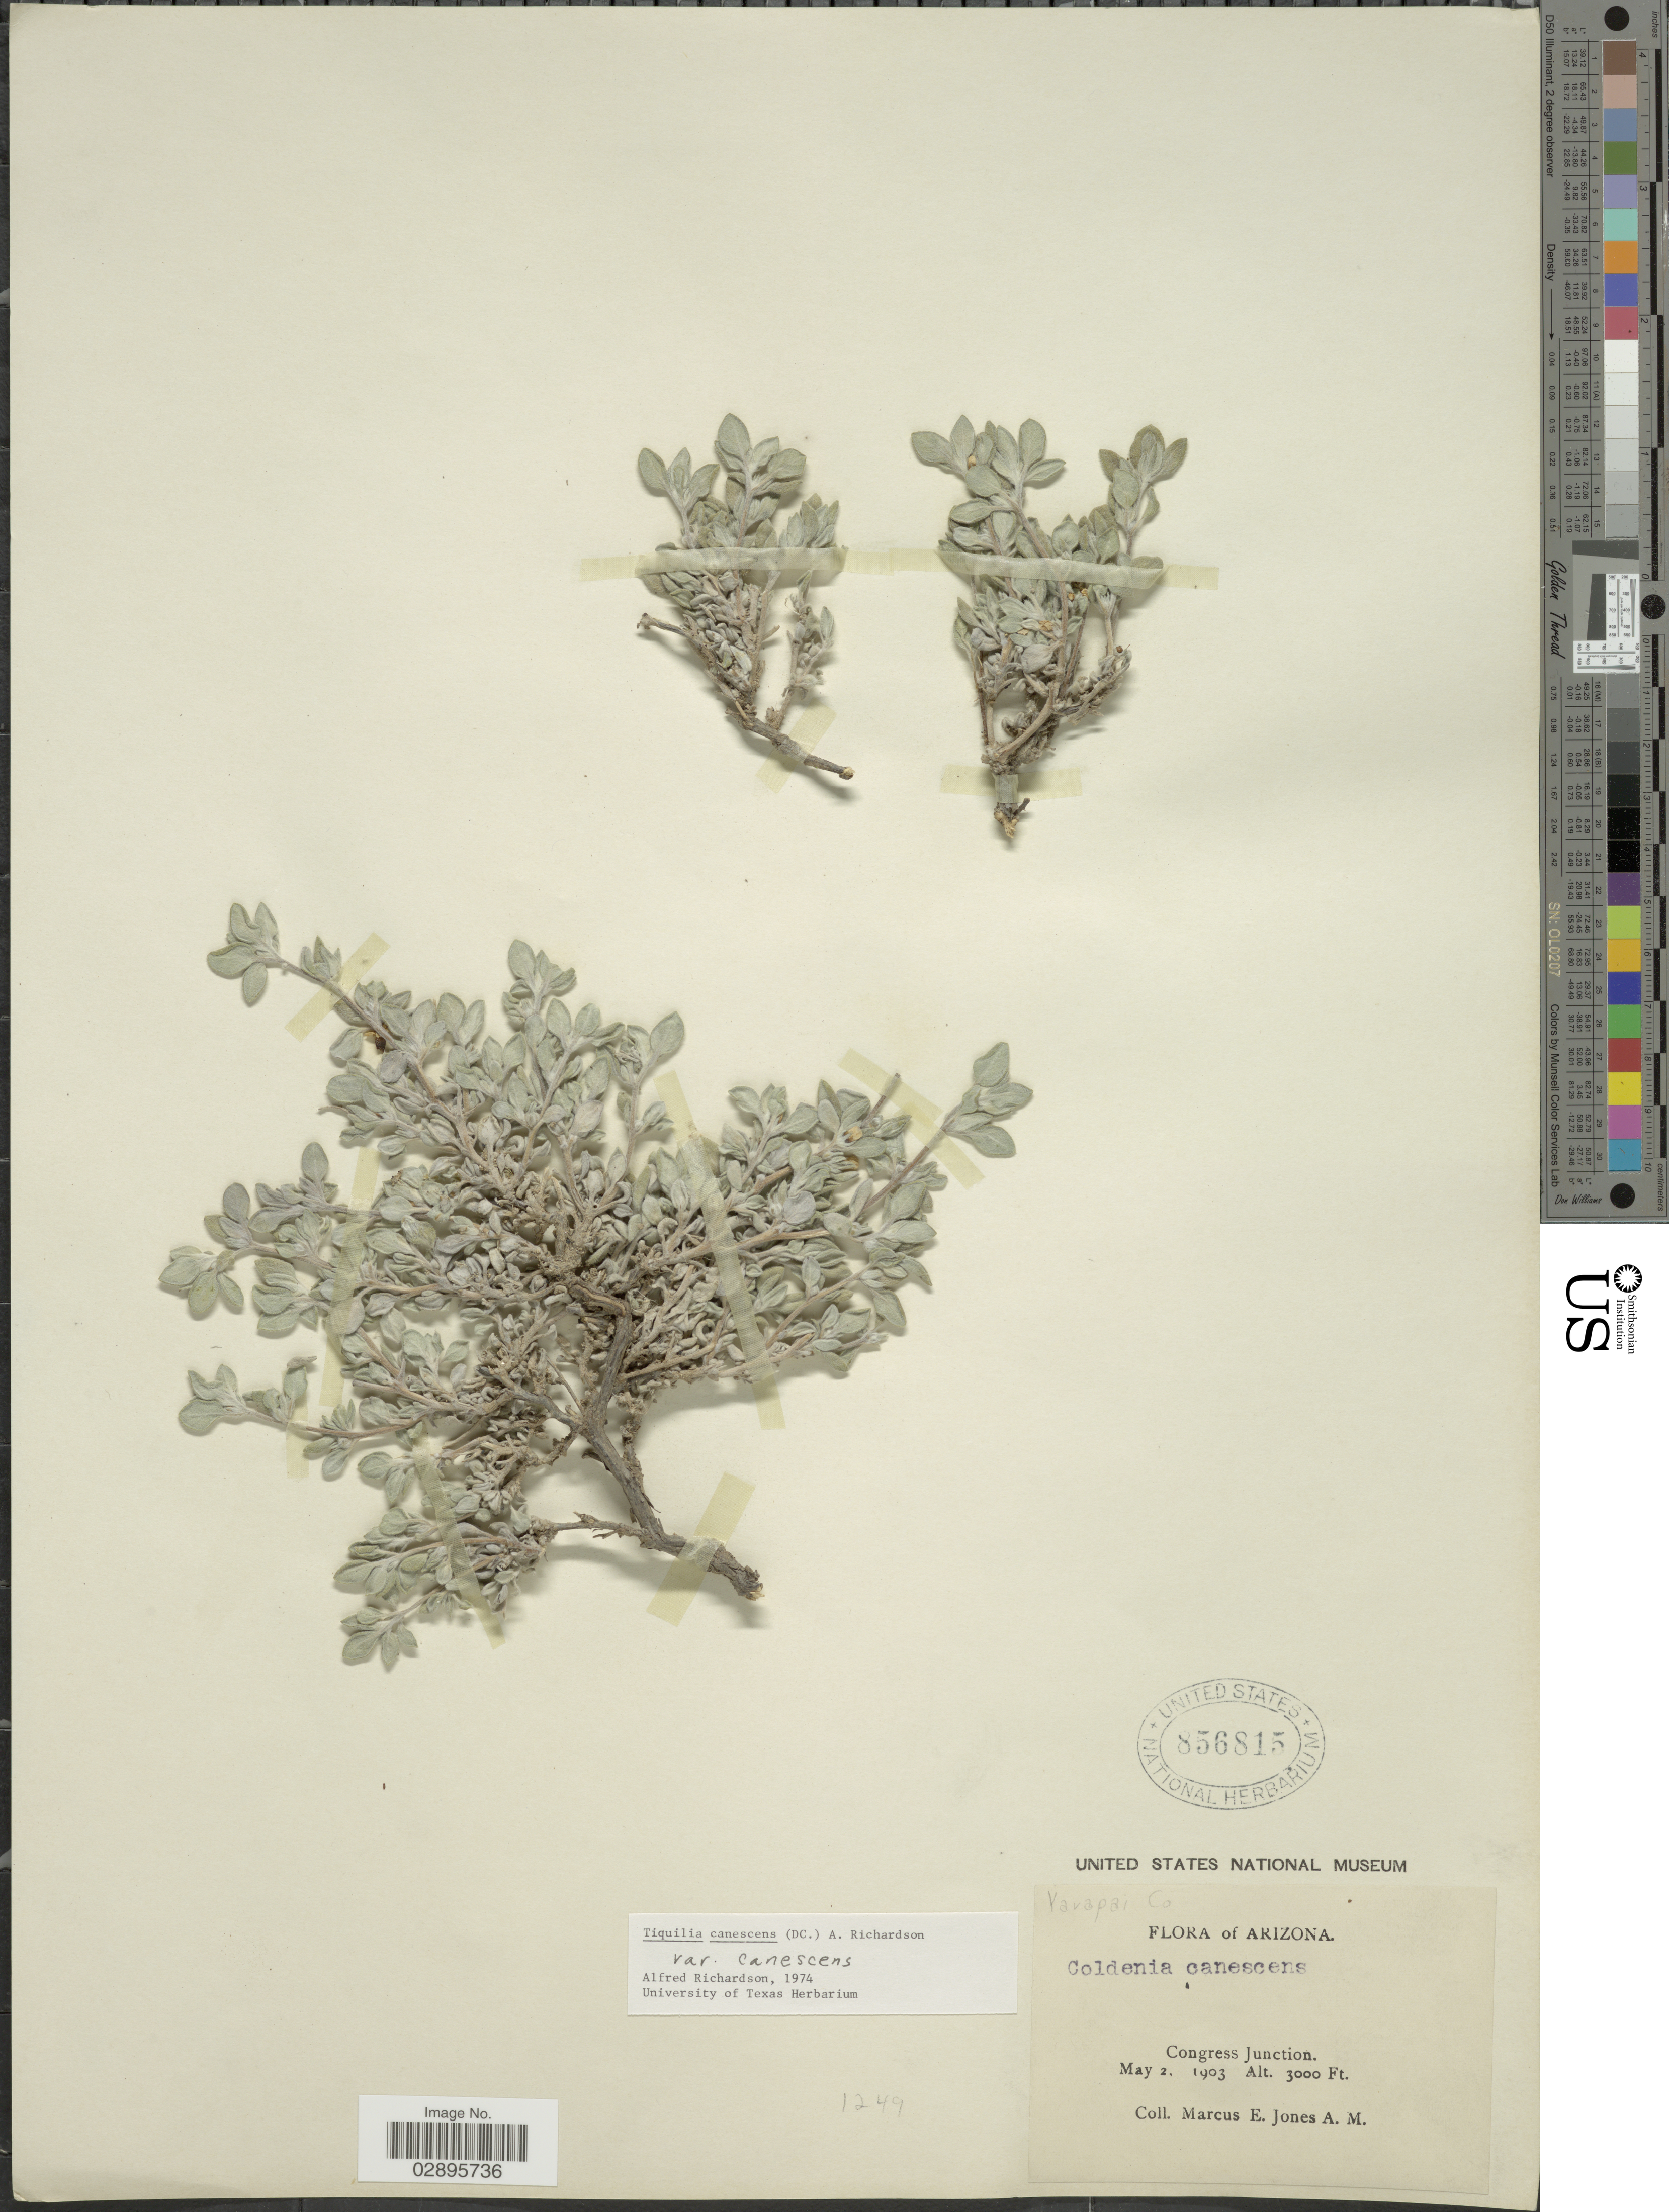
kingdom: Plantae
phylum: Tracheophyta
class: Magnoliopsida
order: Boraginales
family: Ehretiaceae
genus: Tiquilia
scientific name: Tiquilia canescens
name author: (A. DC.) A.T. Richardson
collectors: M. E. Jones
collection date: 1903-05-02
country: United States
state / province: Arizona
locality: Yavapai Co., Congress Junction.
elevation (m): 914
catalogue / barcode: US 856815